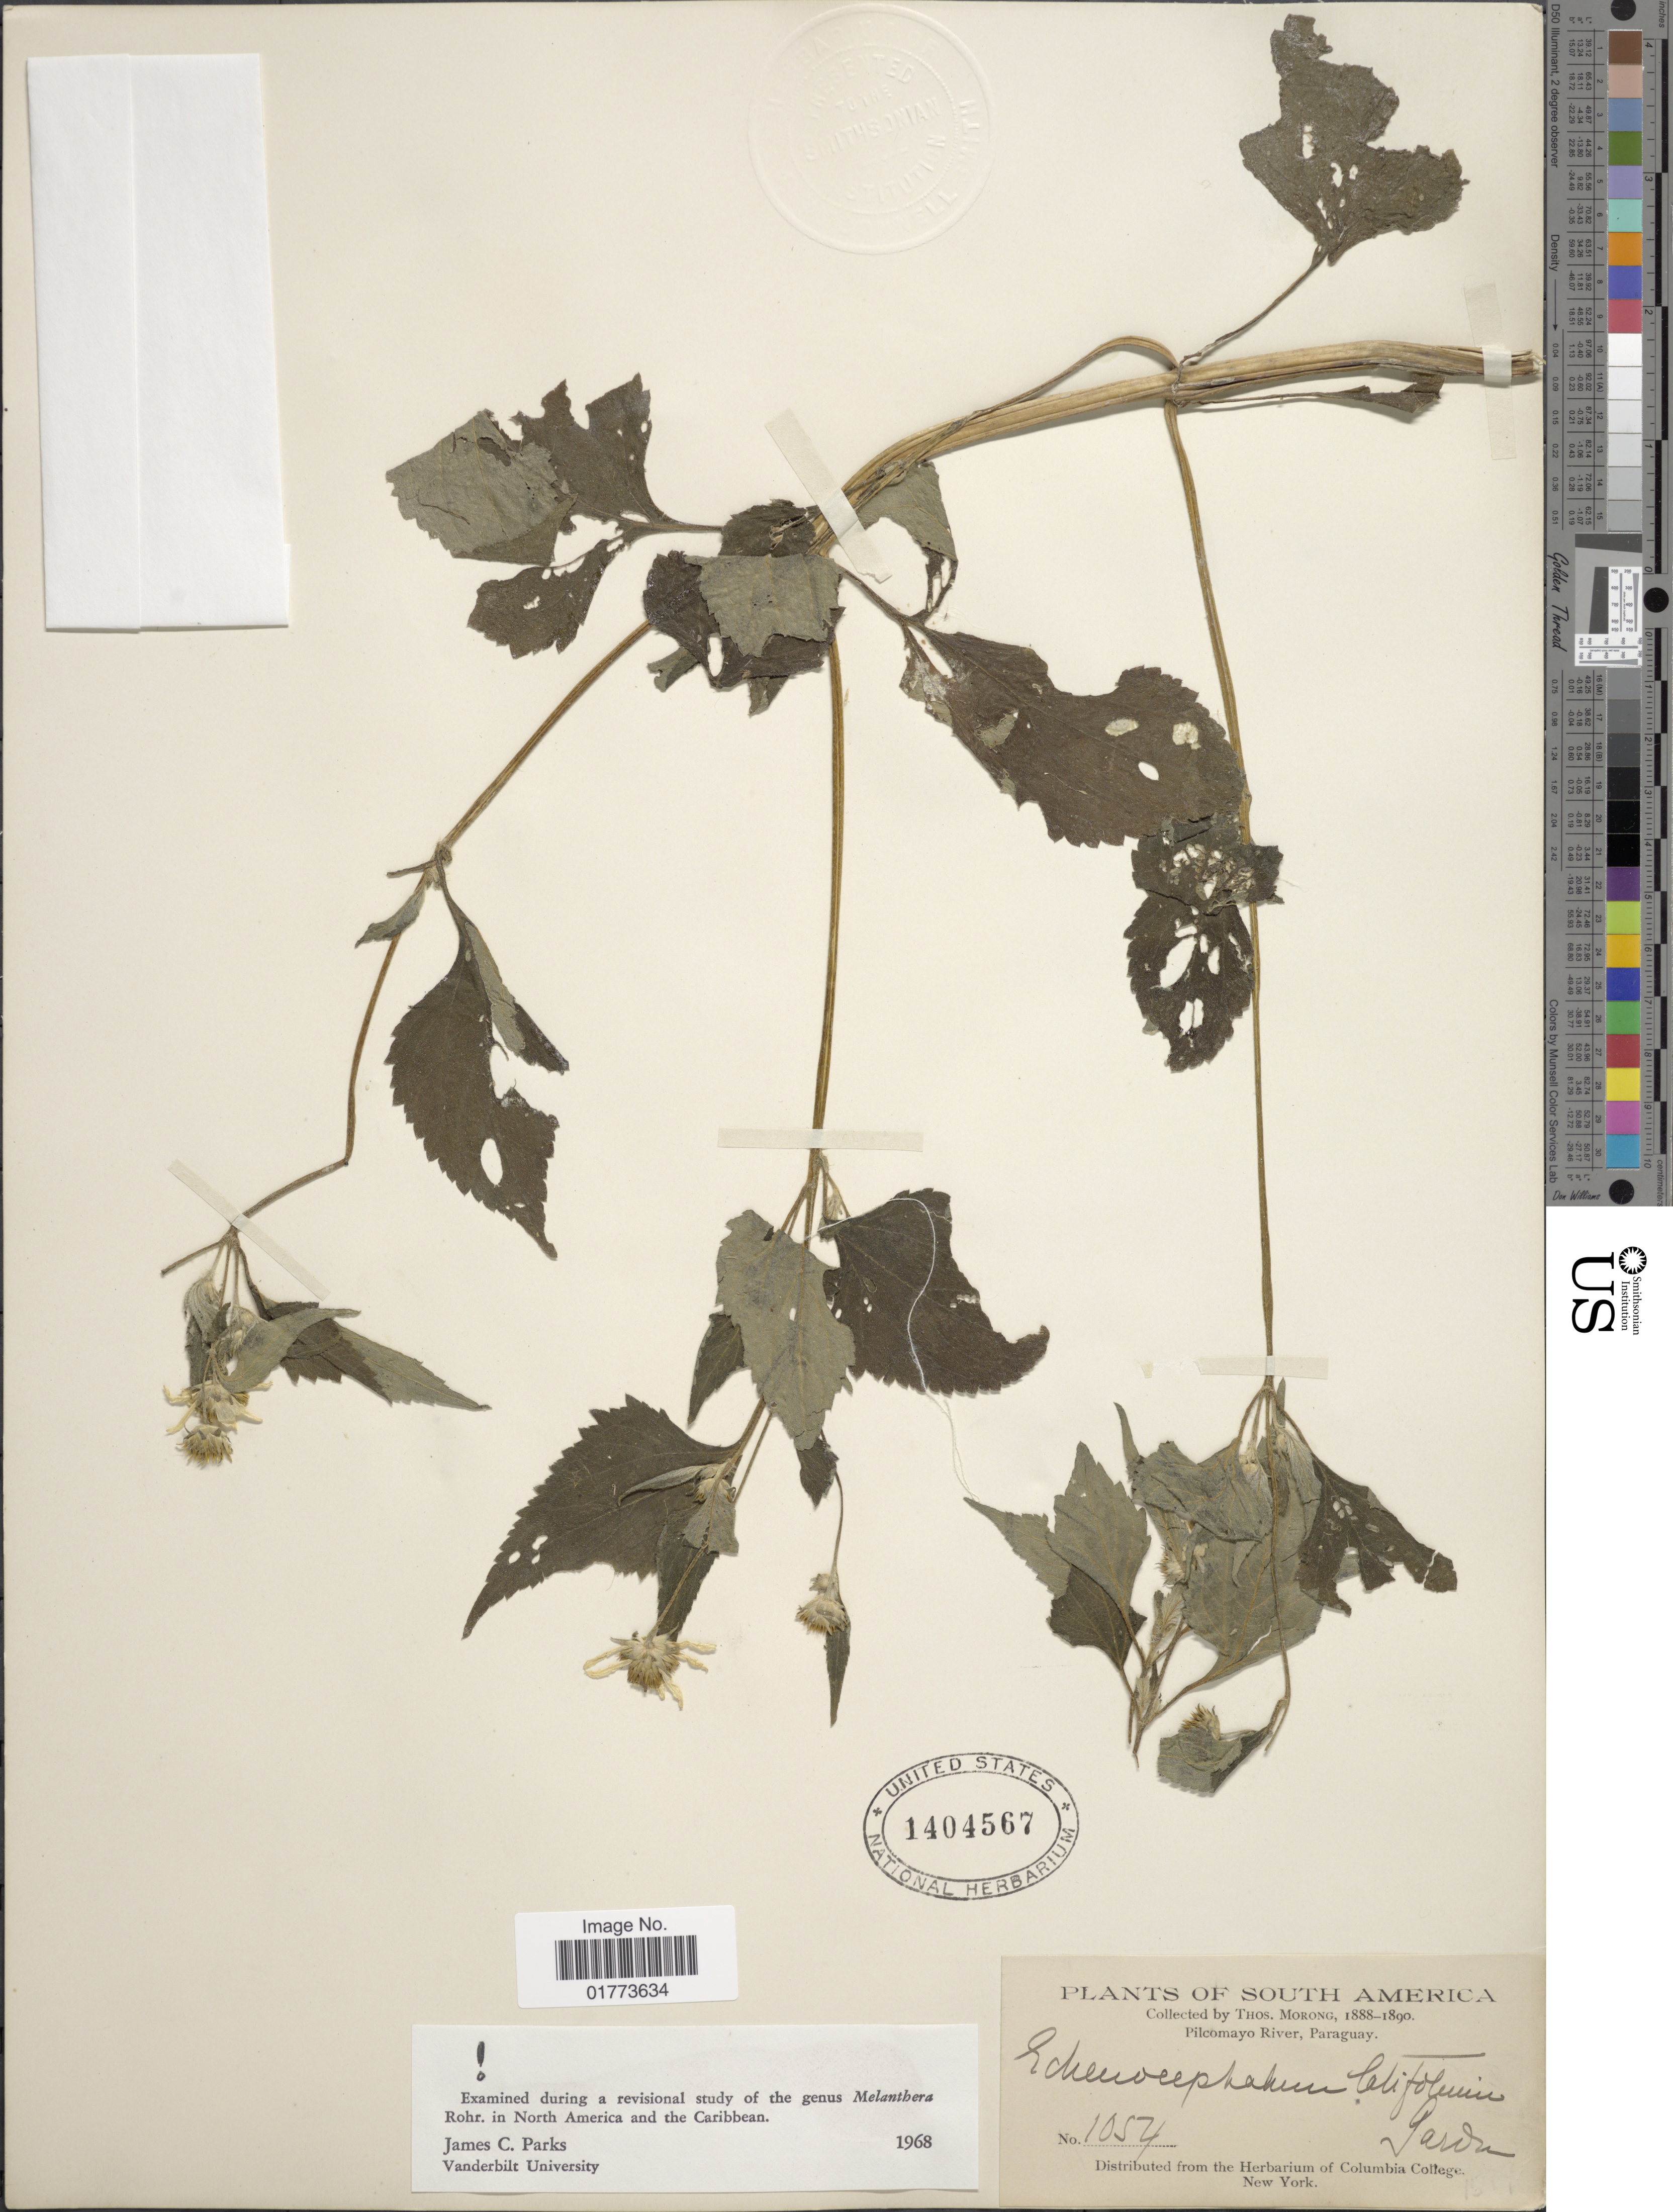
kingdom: Plantae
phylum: Tracheophyta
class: Magnoliopsida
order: Asterales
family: Asteraceae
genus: Melanthera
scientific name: Melanthera latifolia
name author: (Gardner)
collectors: ex herb. T. Morong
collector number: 1054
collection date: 1888/1890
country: Paraguay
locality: South America, Pilcomayo River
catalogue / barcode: US 1404567